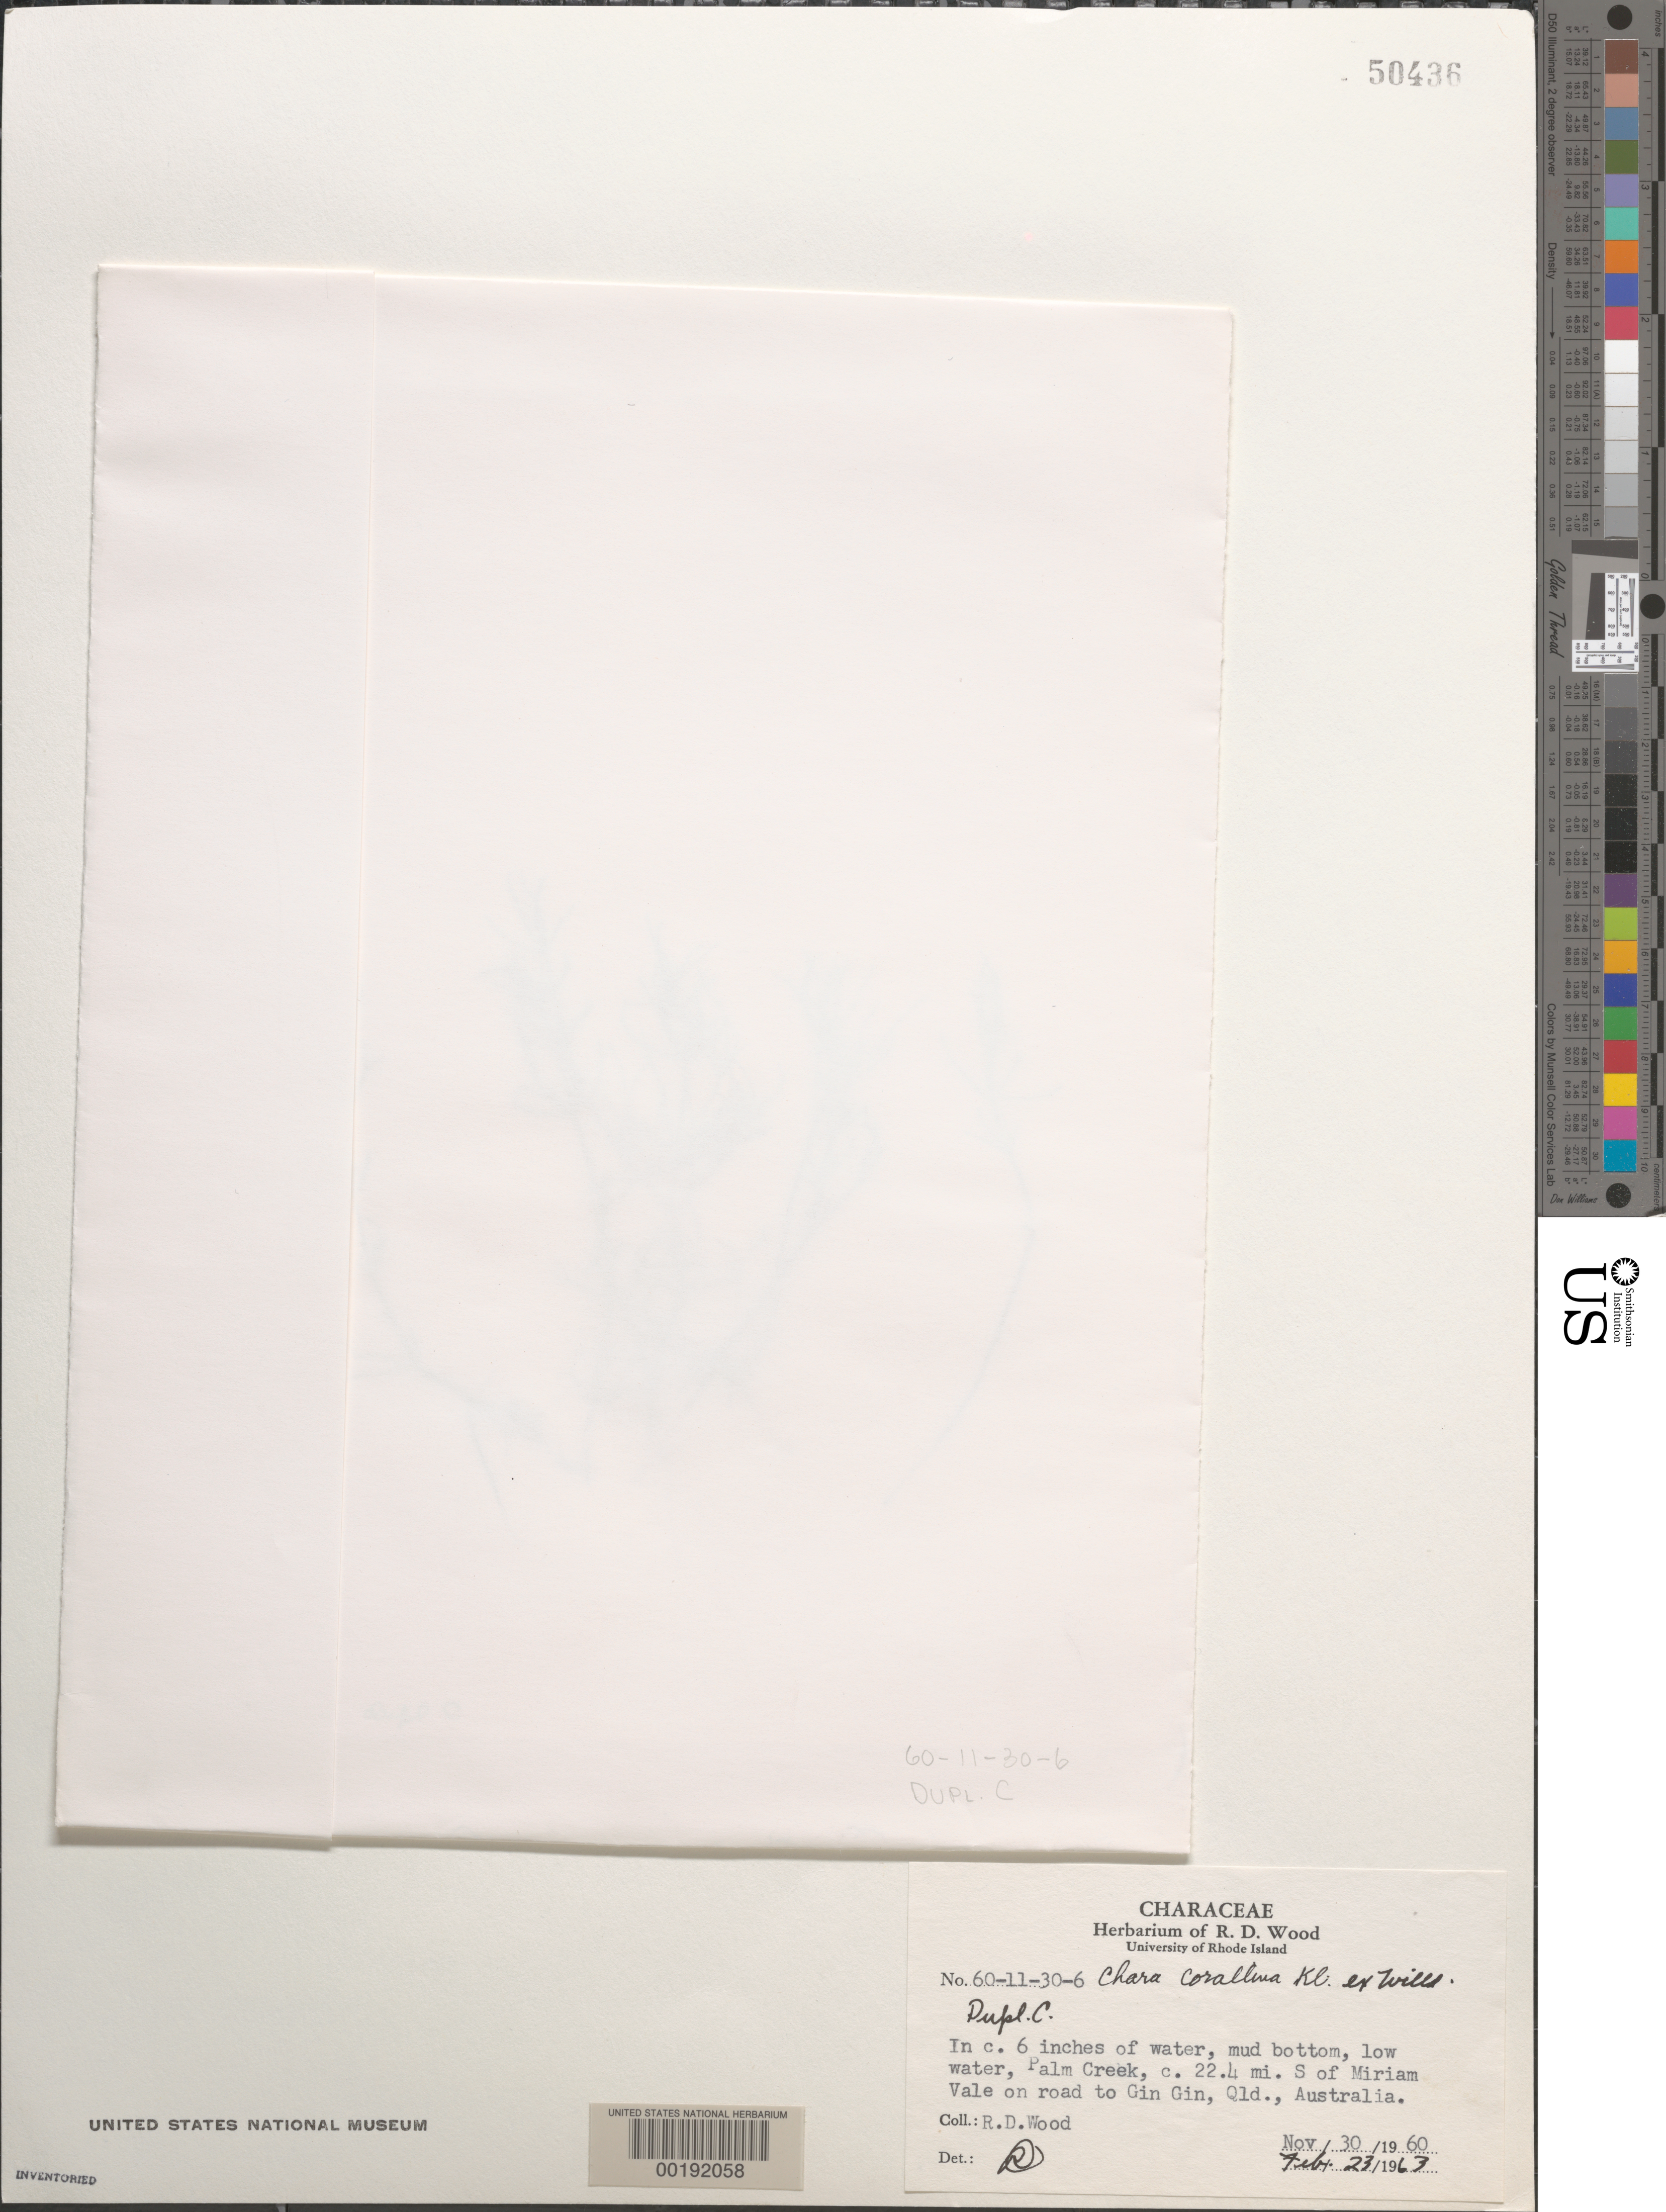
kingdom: Plantae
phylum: Charophyta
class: Charophyceae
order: Charales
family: Characeae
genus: Chara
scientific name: Chara corallina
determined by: Wood, R. D.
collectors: R. Wood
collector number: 60-11-30-6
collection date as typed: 30 Nov 1960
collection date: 1960-11-30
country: Australia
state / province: Queensland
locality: Palm creek, gin gin road ca. 22.4 miles south of miriam vale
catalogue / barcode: US 50436